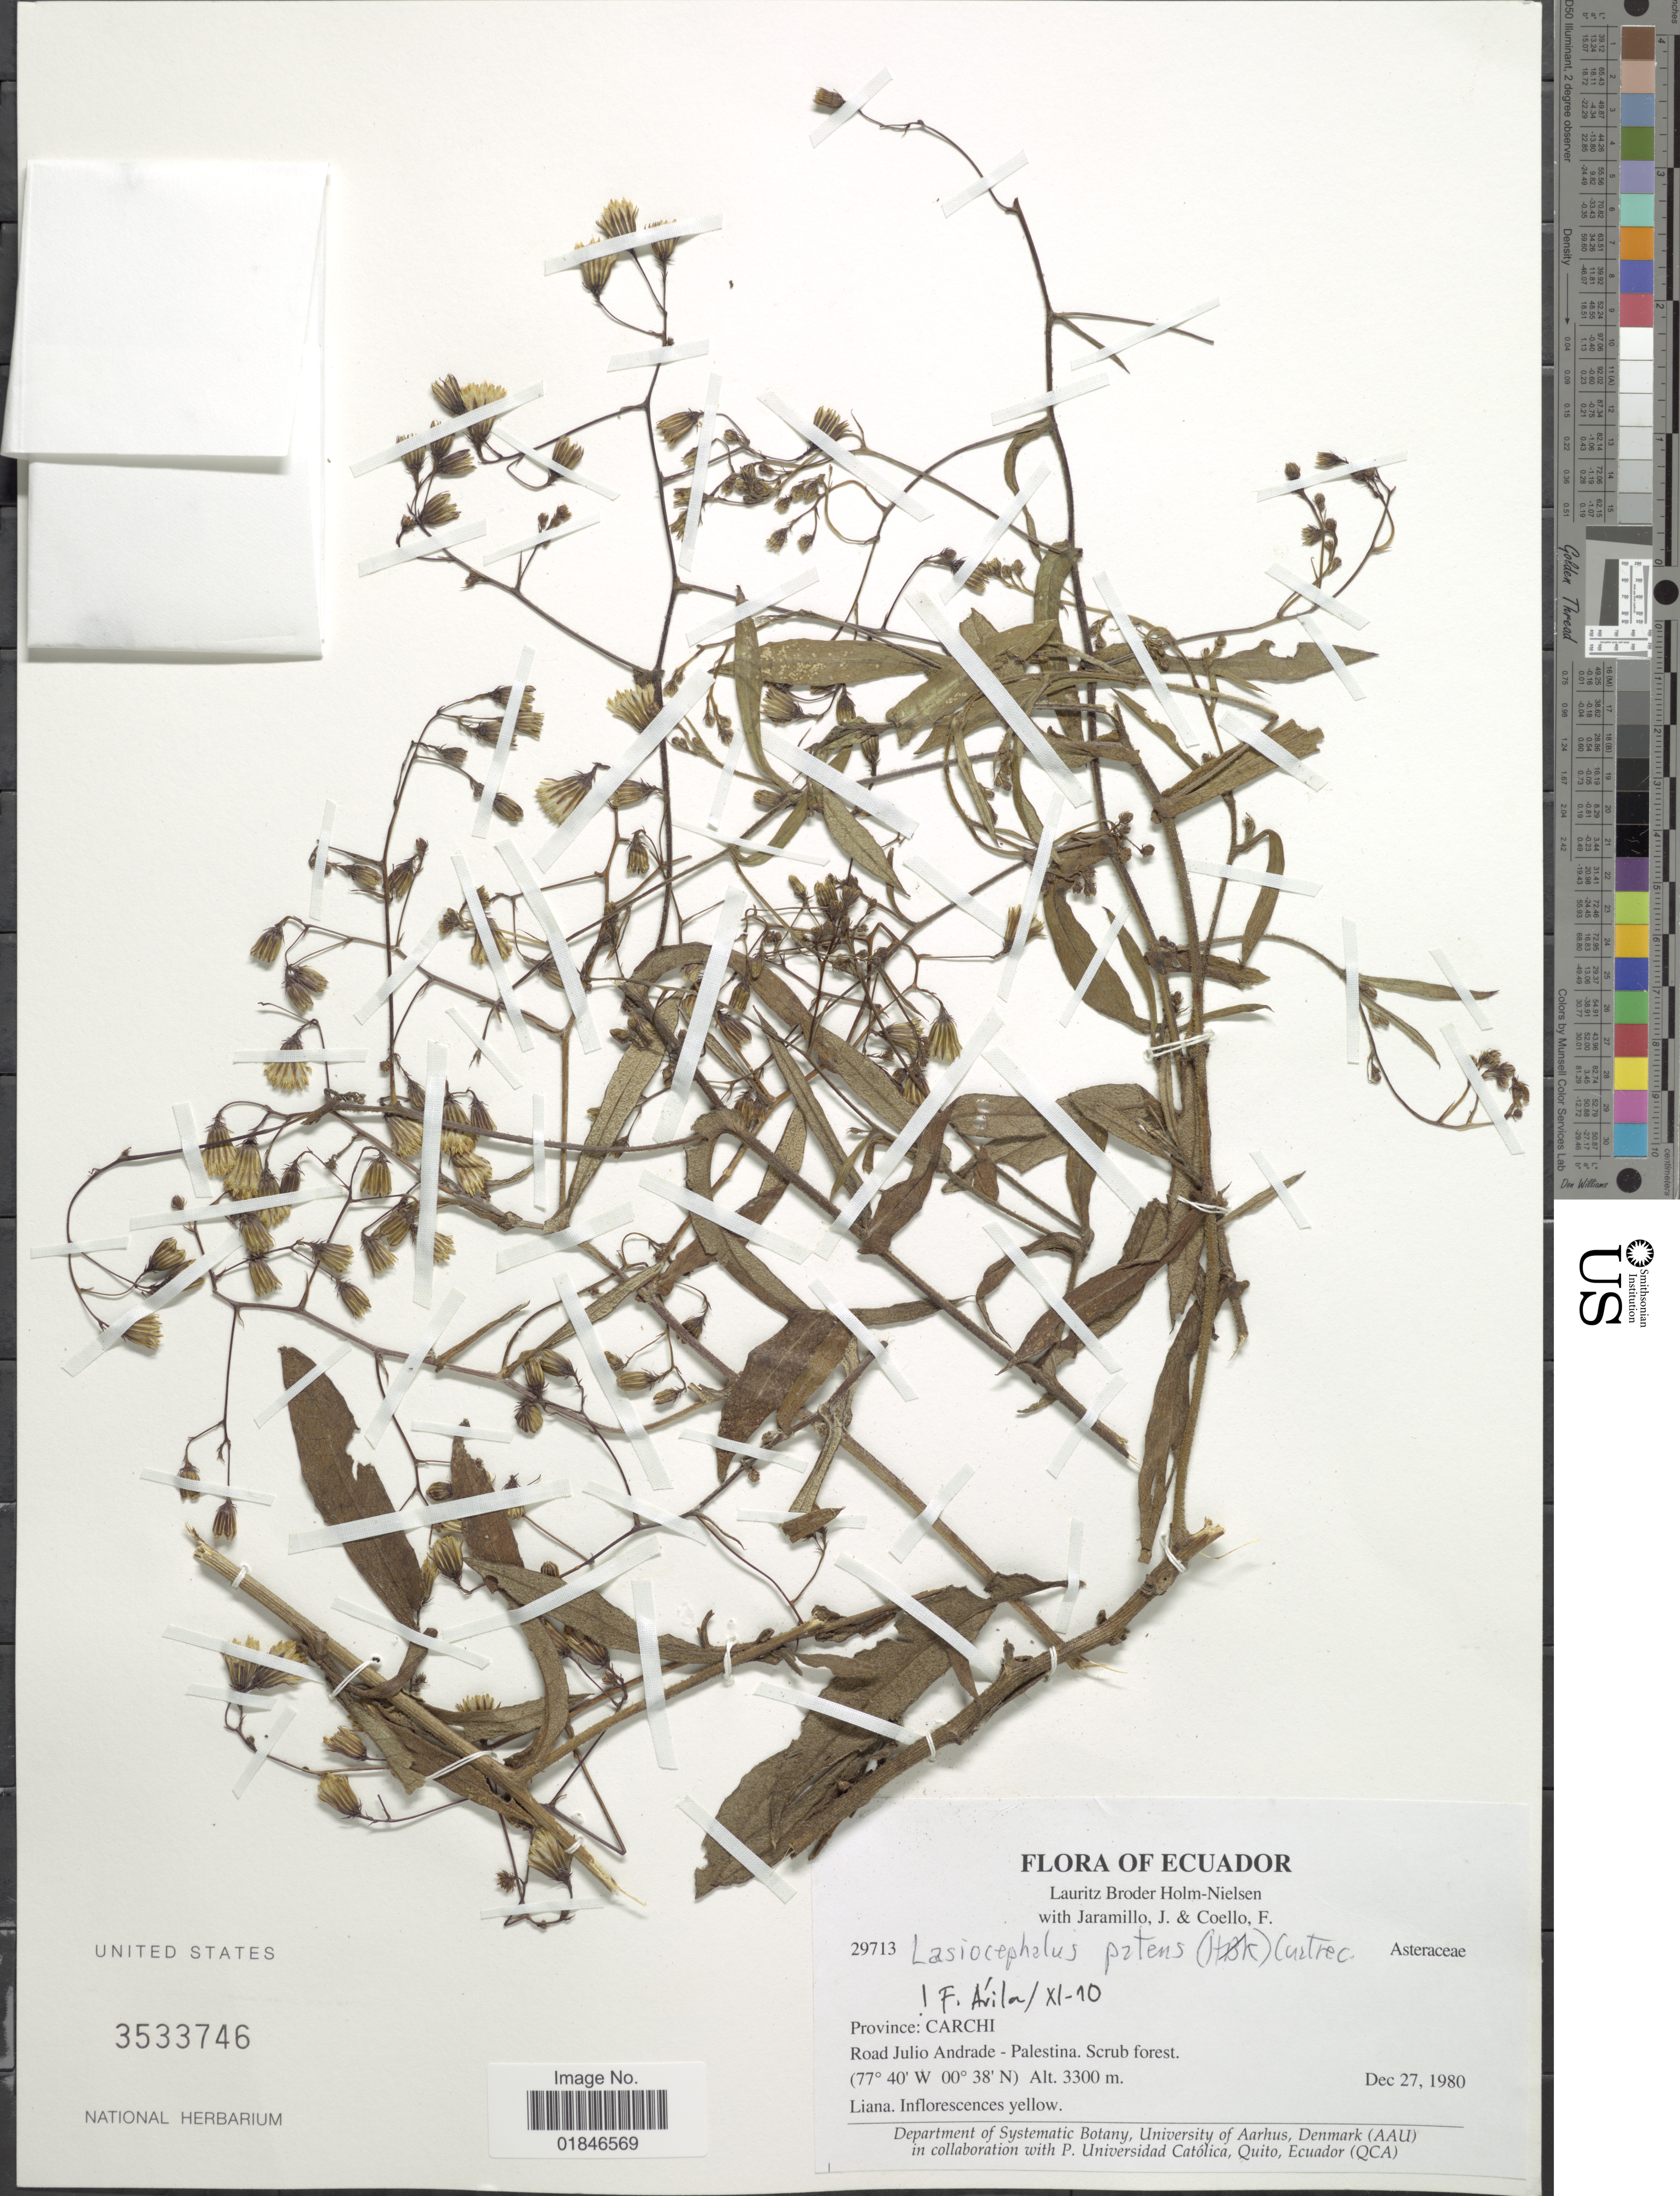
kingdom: Plantae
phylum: Tracheophyta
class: Magnoliopsida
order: Asterales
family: Asteraceae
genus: Senecio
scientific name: Senecio patens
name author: (Kunth) DC.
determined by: Salomon, Luciana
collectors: L. B. Holm-Nielsen, J. Jaramillo & F. Coello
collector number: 29713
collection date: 1980-12-27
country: Ecuador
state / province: Carchi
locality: Province: Carchi. Road Julio Andrade - Palestina.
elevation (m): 3300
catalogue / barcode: US 3533746